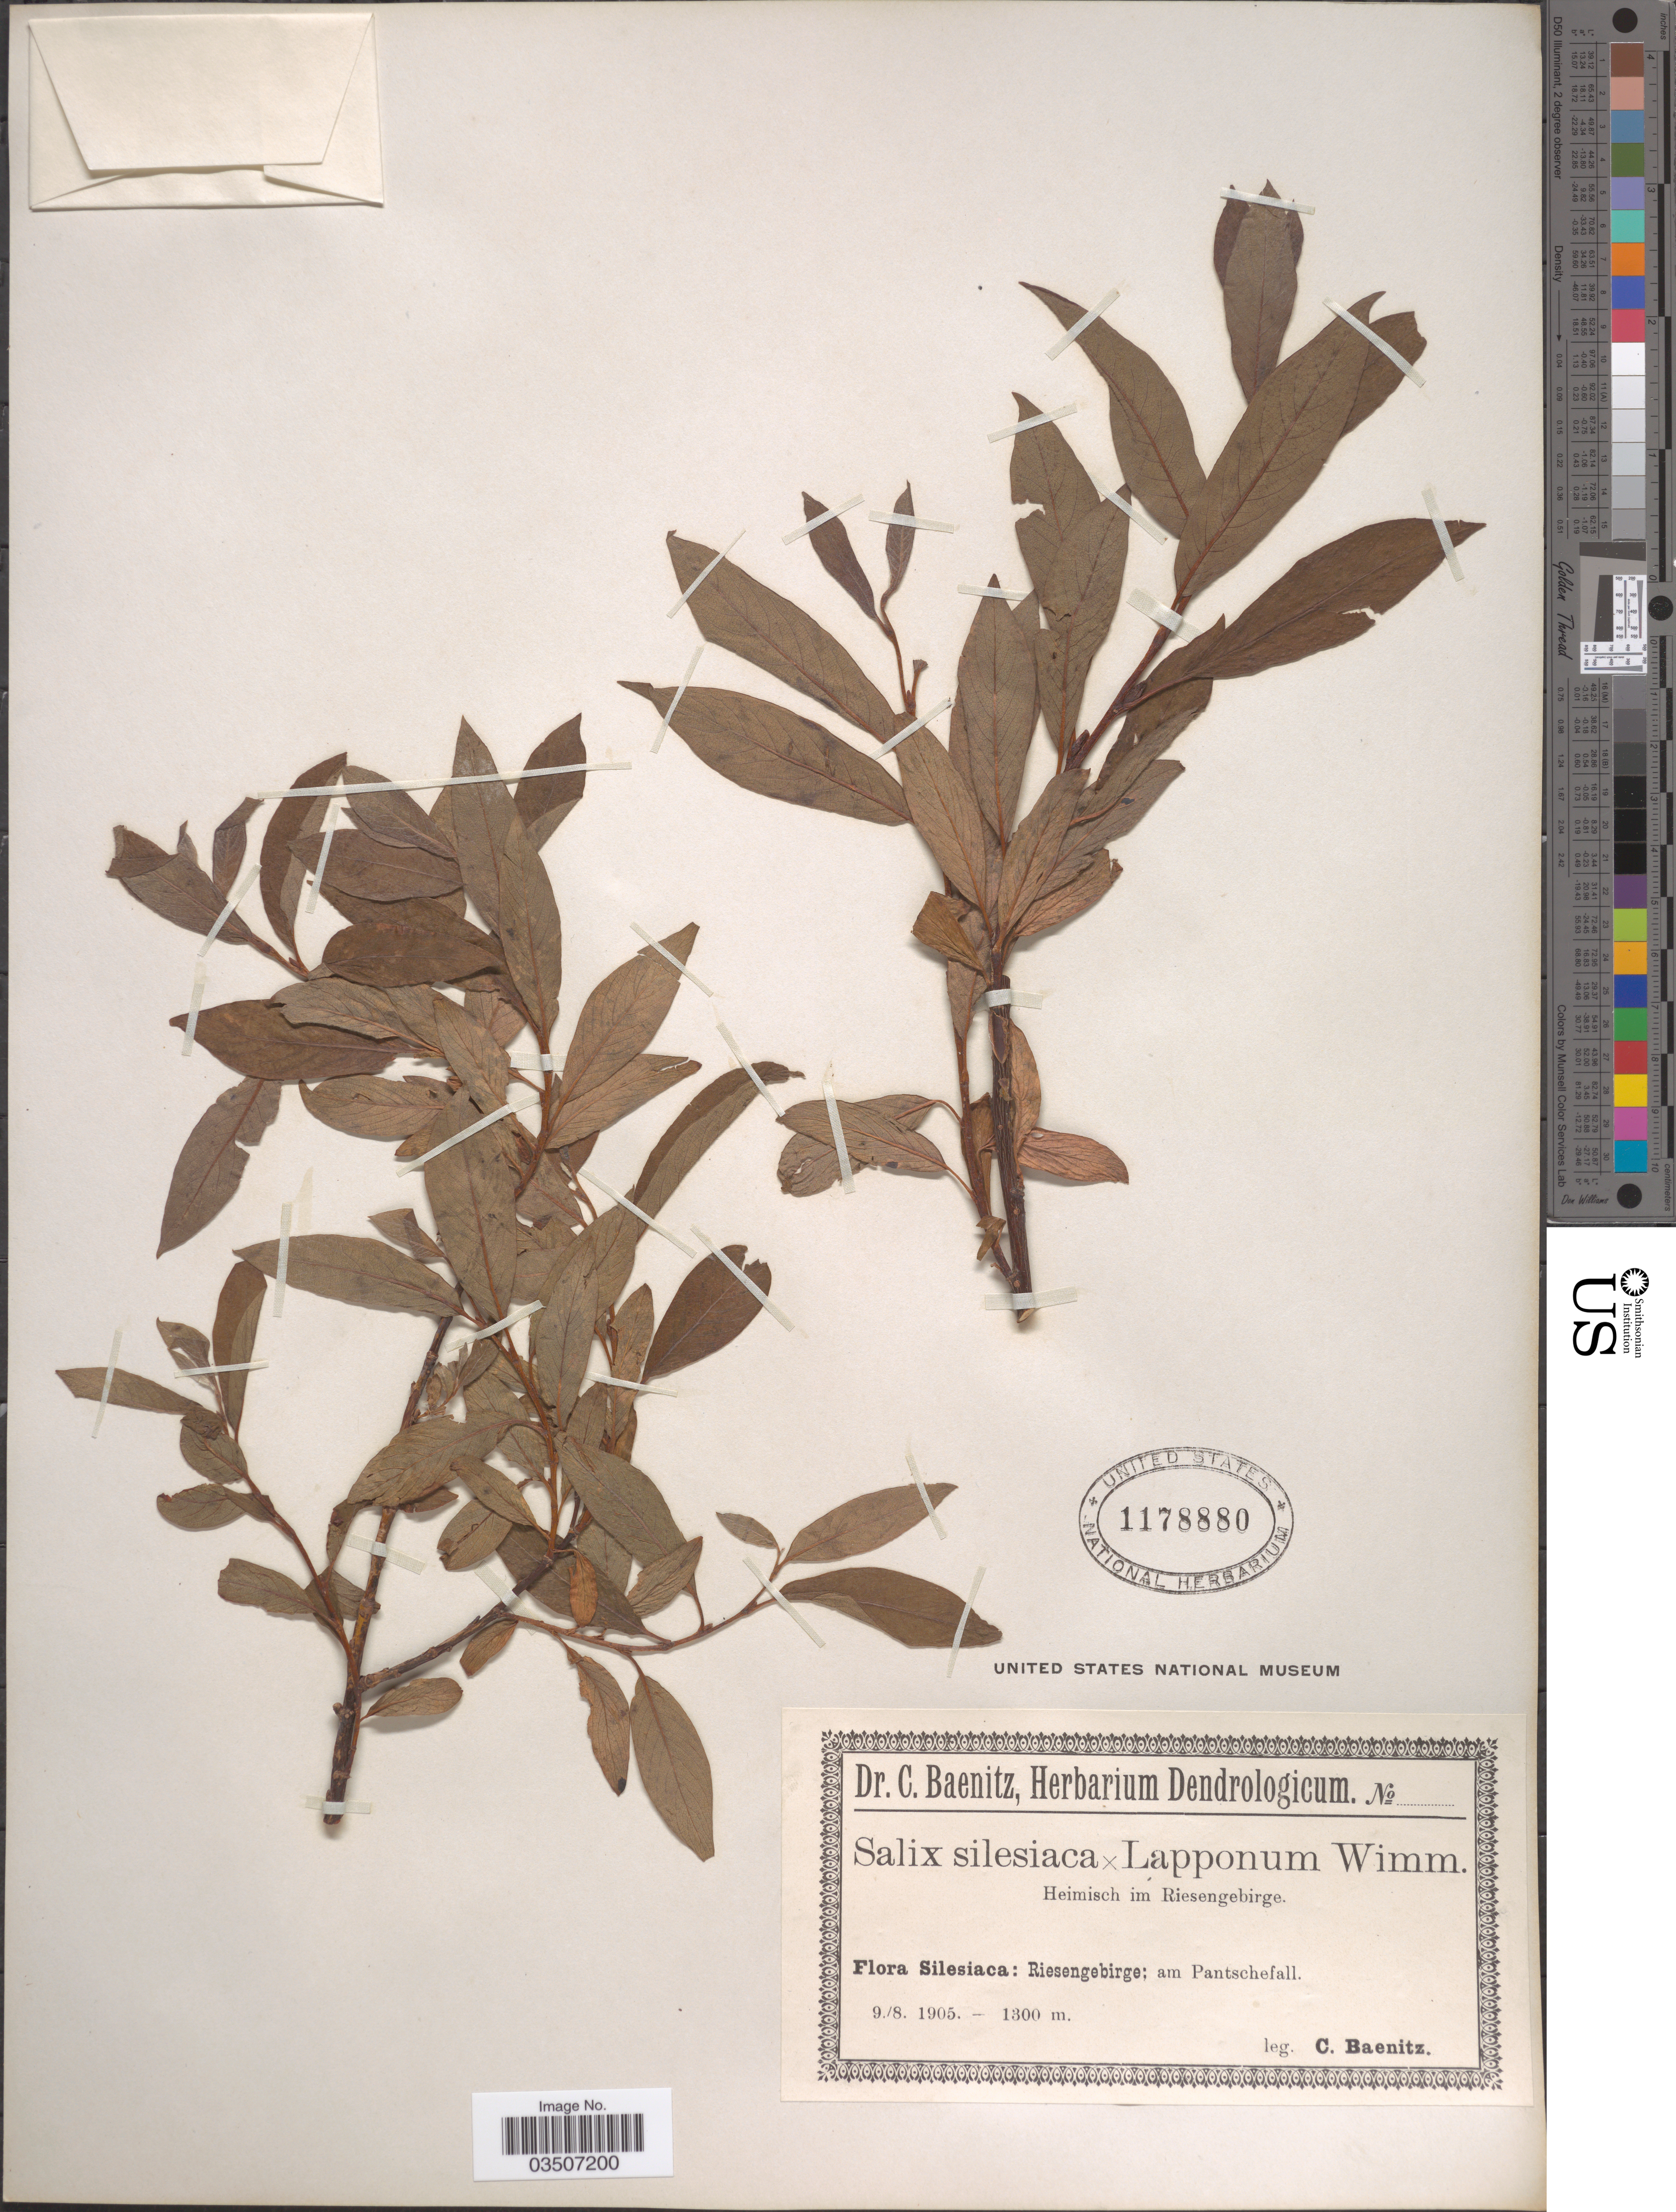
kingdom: Plantae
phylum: Tracheophyta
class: Magnoliopsida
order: Malpighiales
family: Salicaceae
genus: Salix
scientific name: Salix silesiaca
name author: Willd.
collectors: C. G. Baenitz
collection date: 1905-08-09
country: Poland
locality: Silesiaca: Riesengebirge; am Pantschefall.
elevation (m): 1300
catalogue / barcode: US 1178880